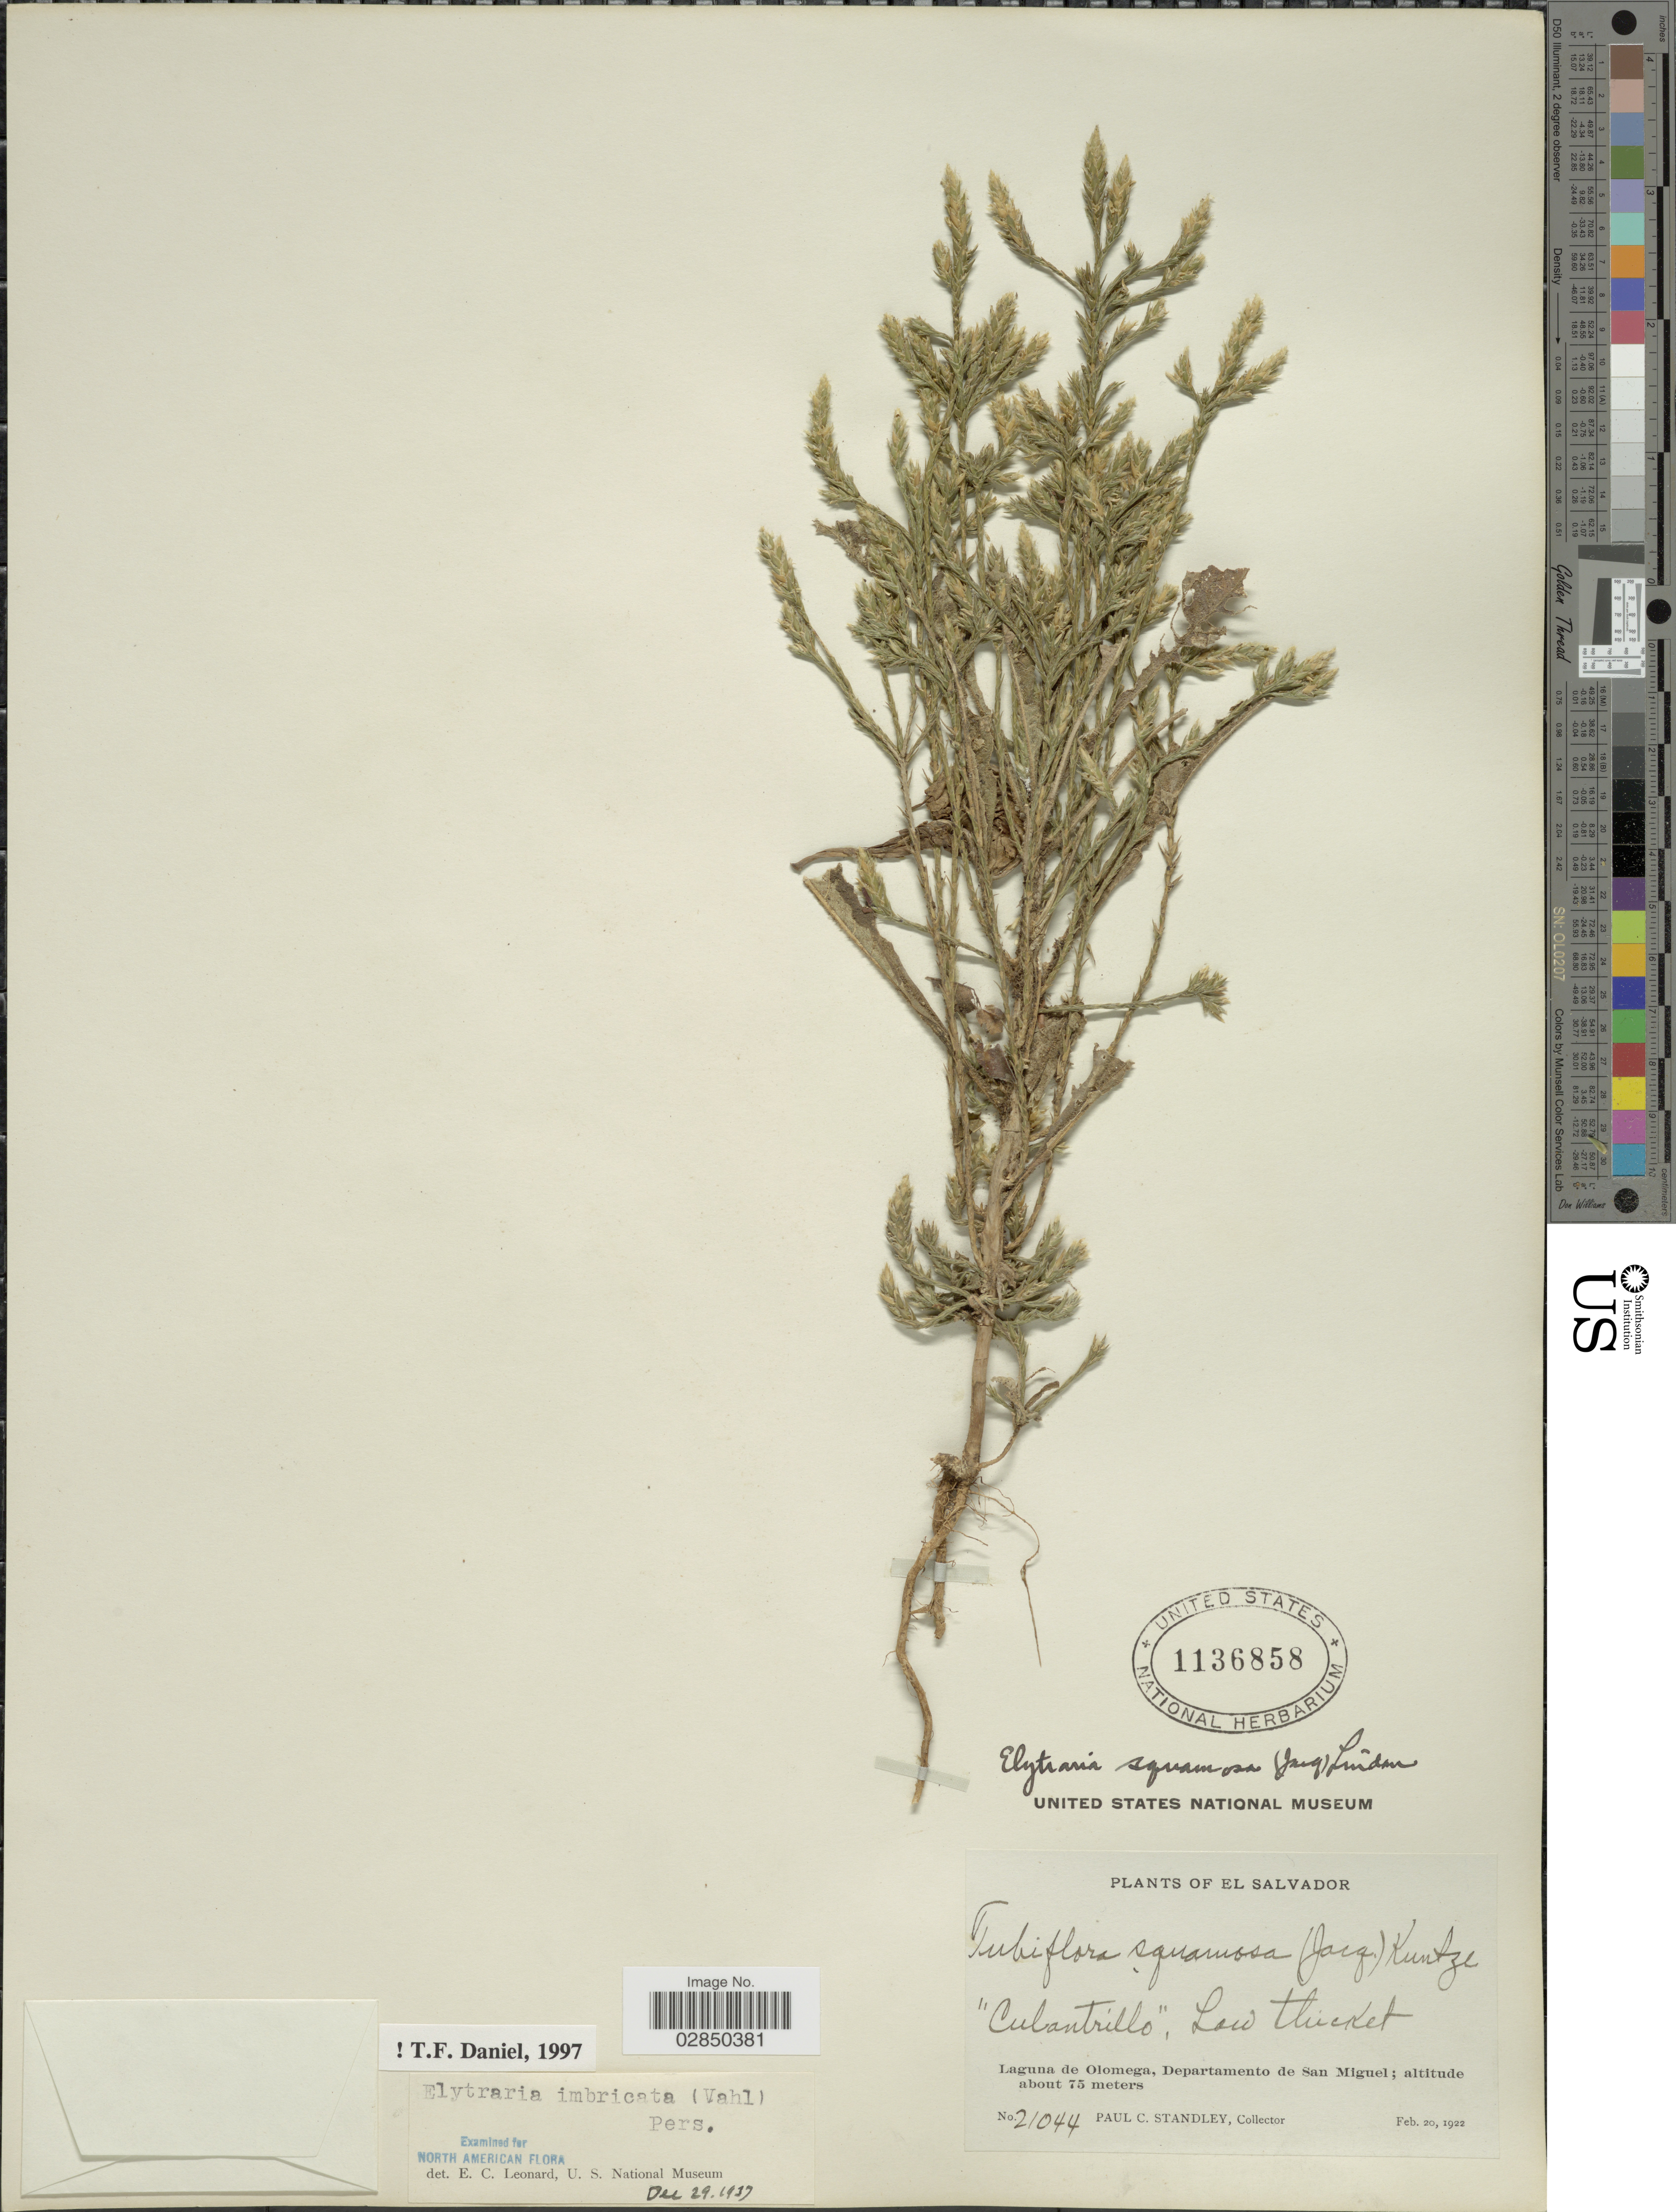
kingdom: Plantae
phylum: Tracheophyta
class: Magnoliopsida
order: Lamiales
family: Acanthaceae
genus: Elytraria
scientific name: Elytraria imbricata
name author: (Vahl) Pers.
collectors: P. C. Standley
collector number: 21044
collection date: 1922-02-20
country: El Salvador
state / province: San Miguel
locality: Laguna de Olomega, Departamento de San Miguel.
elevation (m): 75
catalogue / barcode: US 1136858